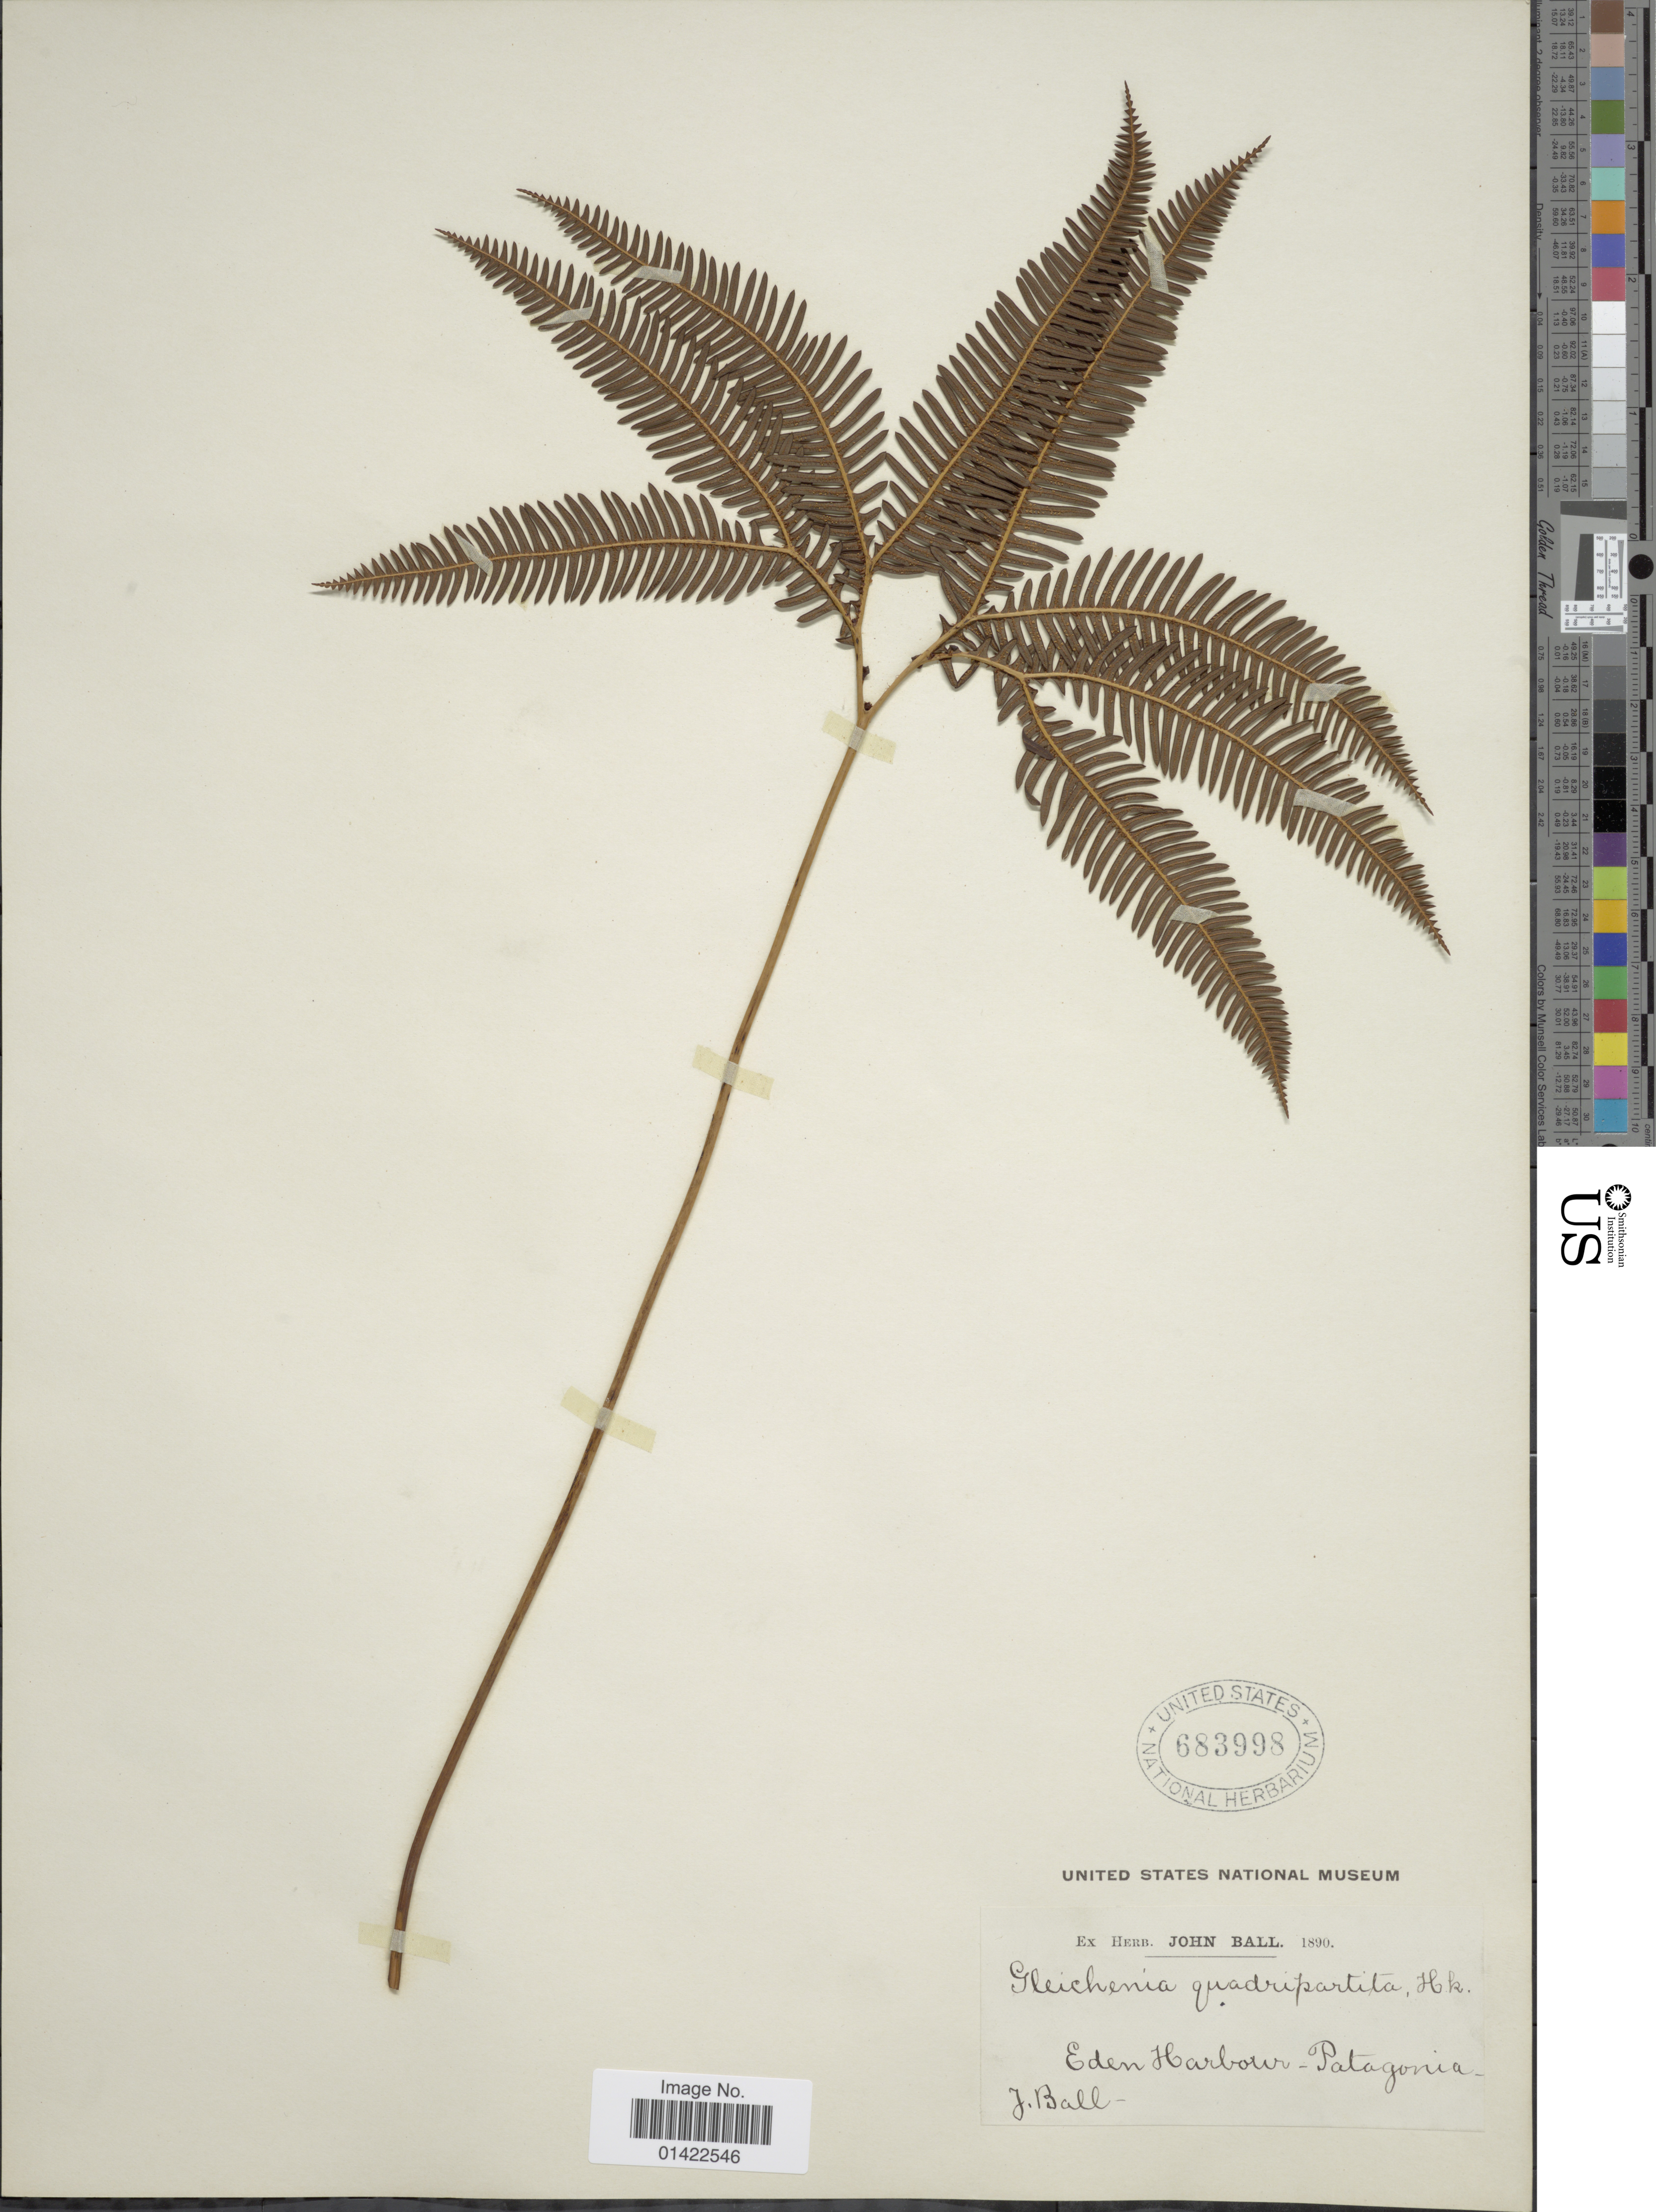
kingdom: Plantae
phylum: Tracheophyta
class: Polypodiopsida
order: Gleicheniales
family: Gleicheniaceae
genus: Sticherus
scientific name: Sticherus quadripartitus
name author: (Poir.) Ching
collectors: J. Ball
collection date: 1890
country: Chile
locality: Eden Harbour - Patagonia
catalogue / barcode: US 683998